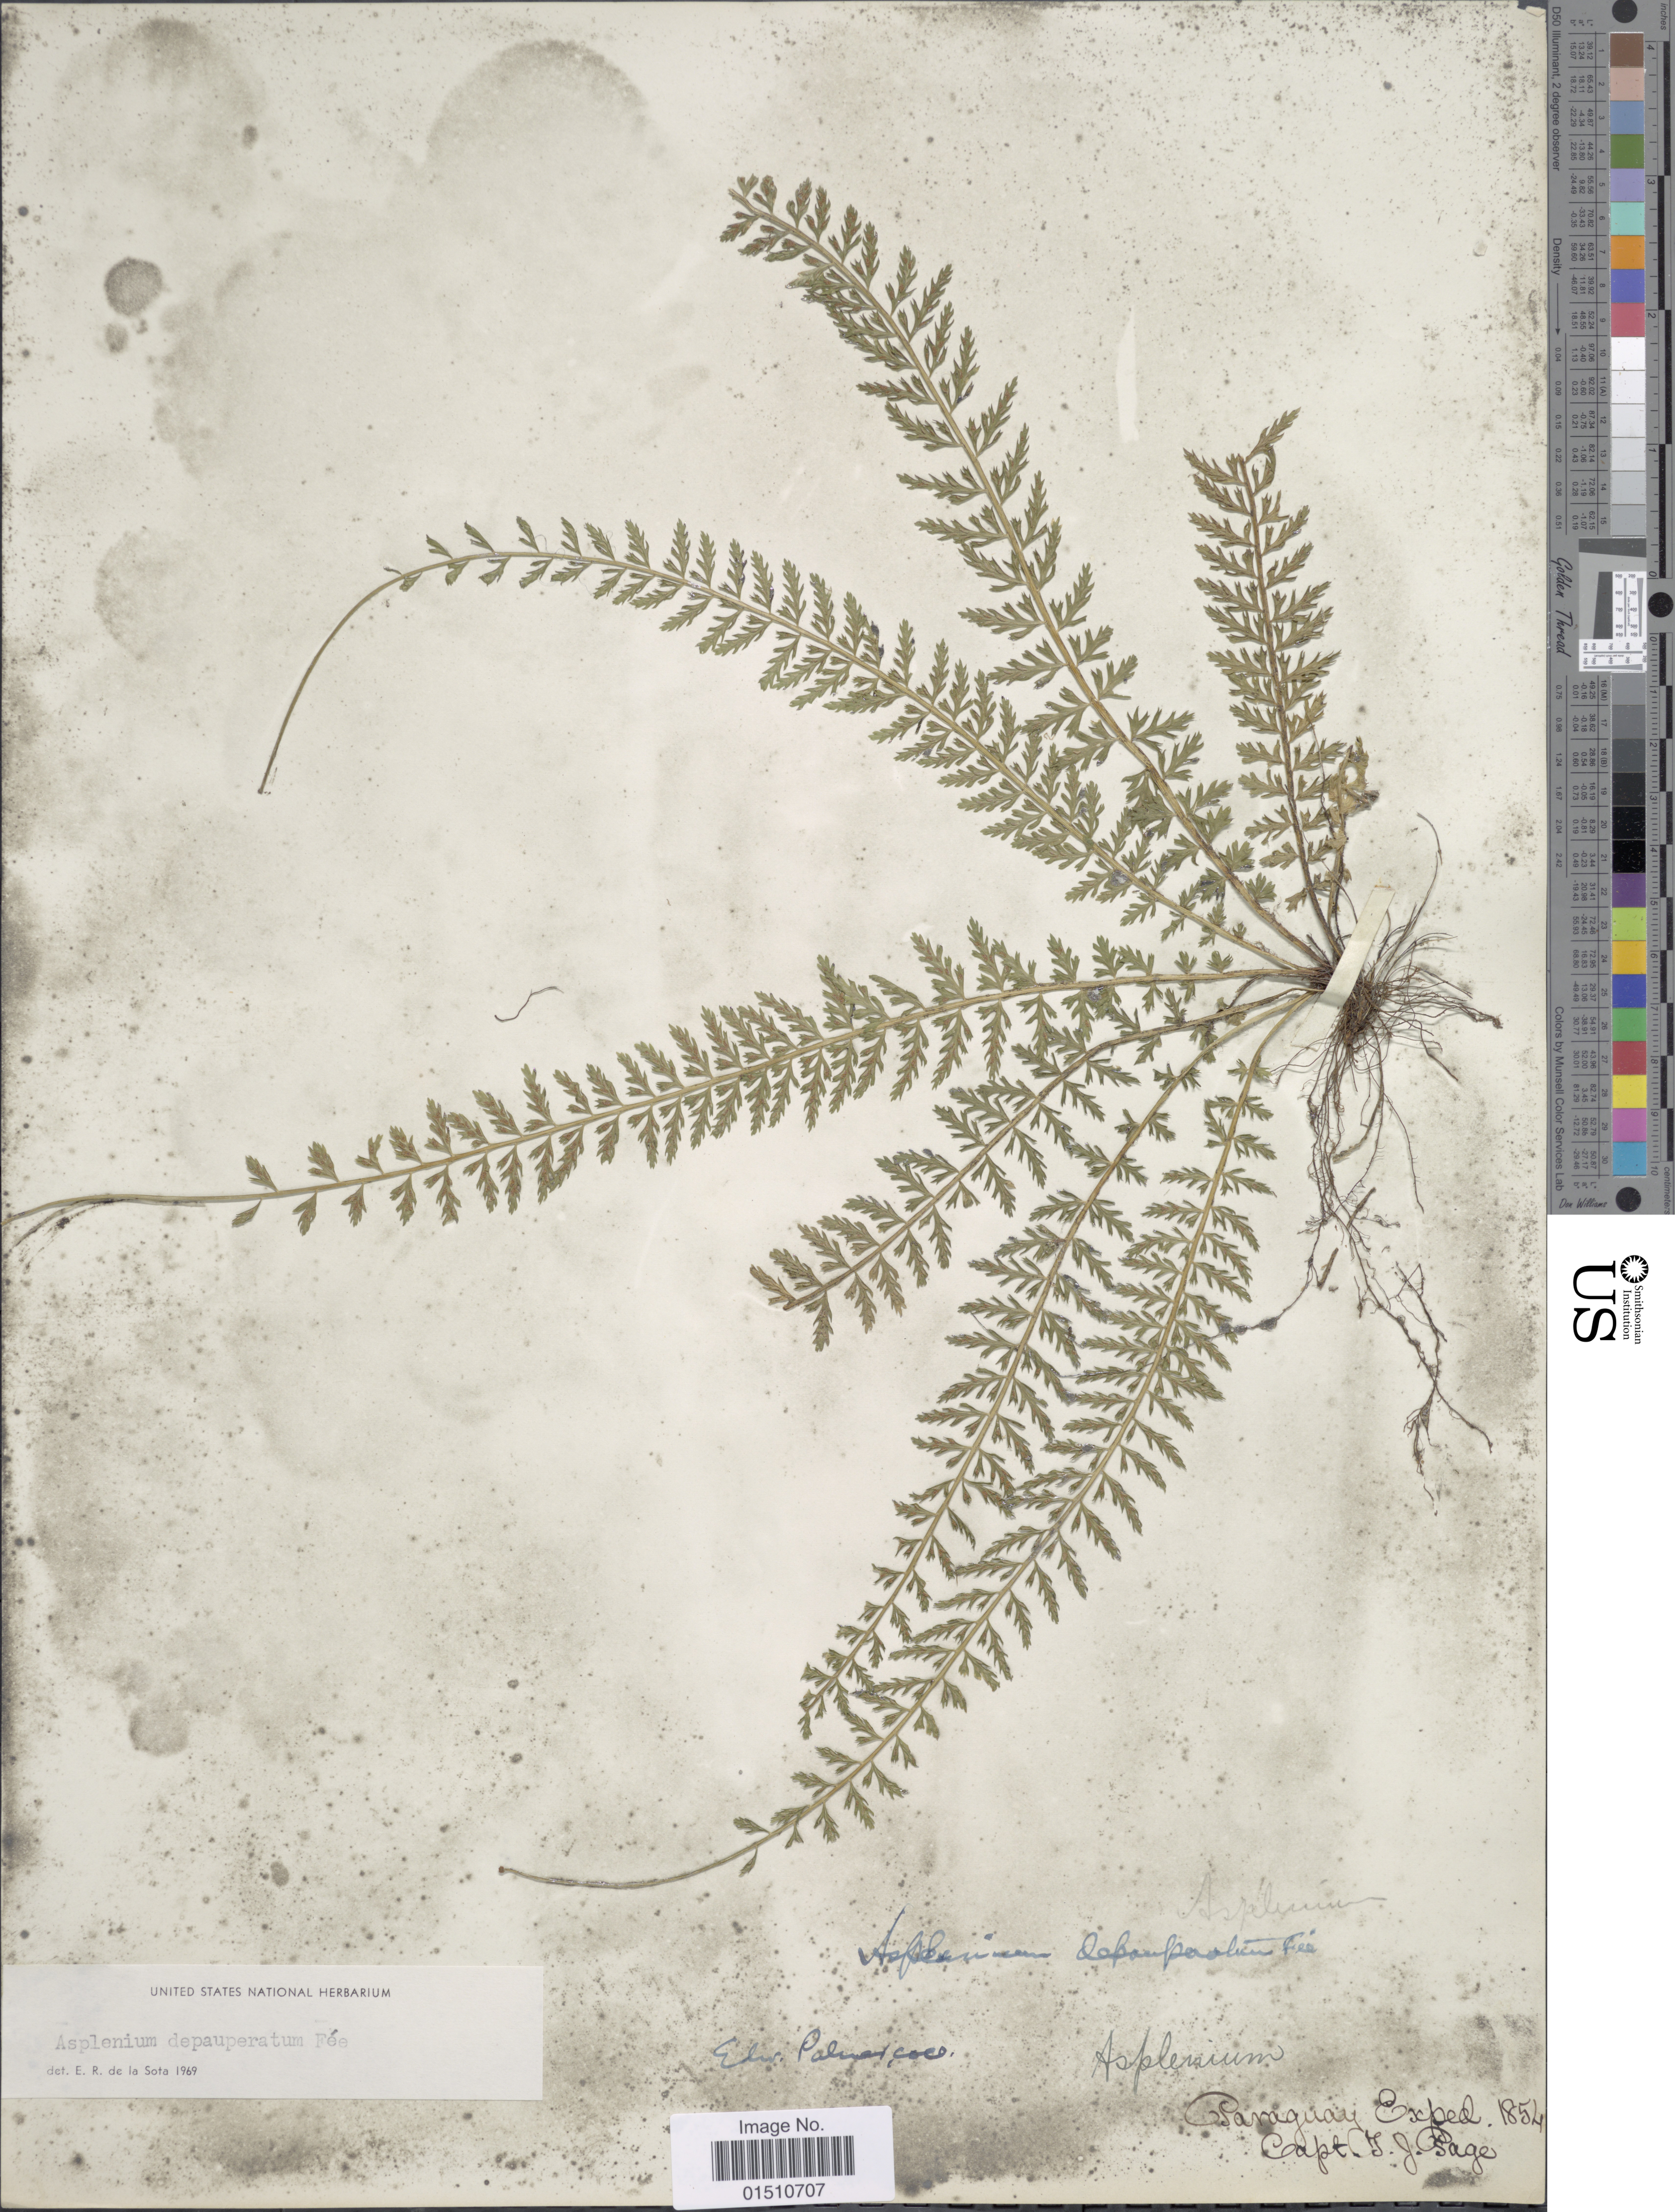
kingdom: Plantae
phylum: Tracheophyta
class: Polypodiopsida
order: Polypodiales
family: Aspleniaceae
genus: Asplenium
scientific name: Asplenium depauperatum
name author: Fée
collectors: E. Palmer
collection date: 1854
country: Paraguay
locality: Paraguay.